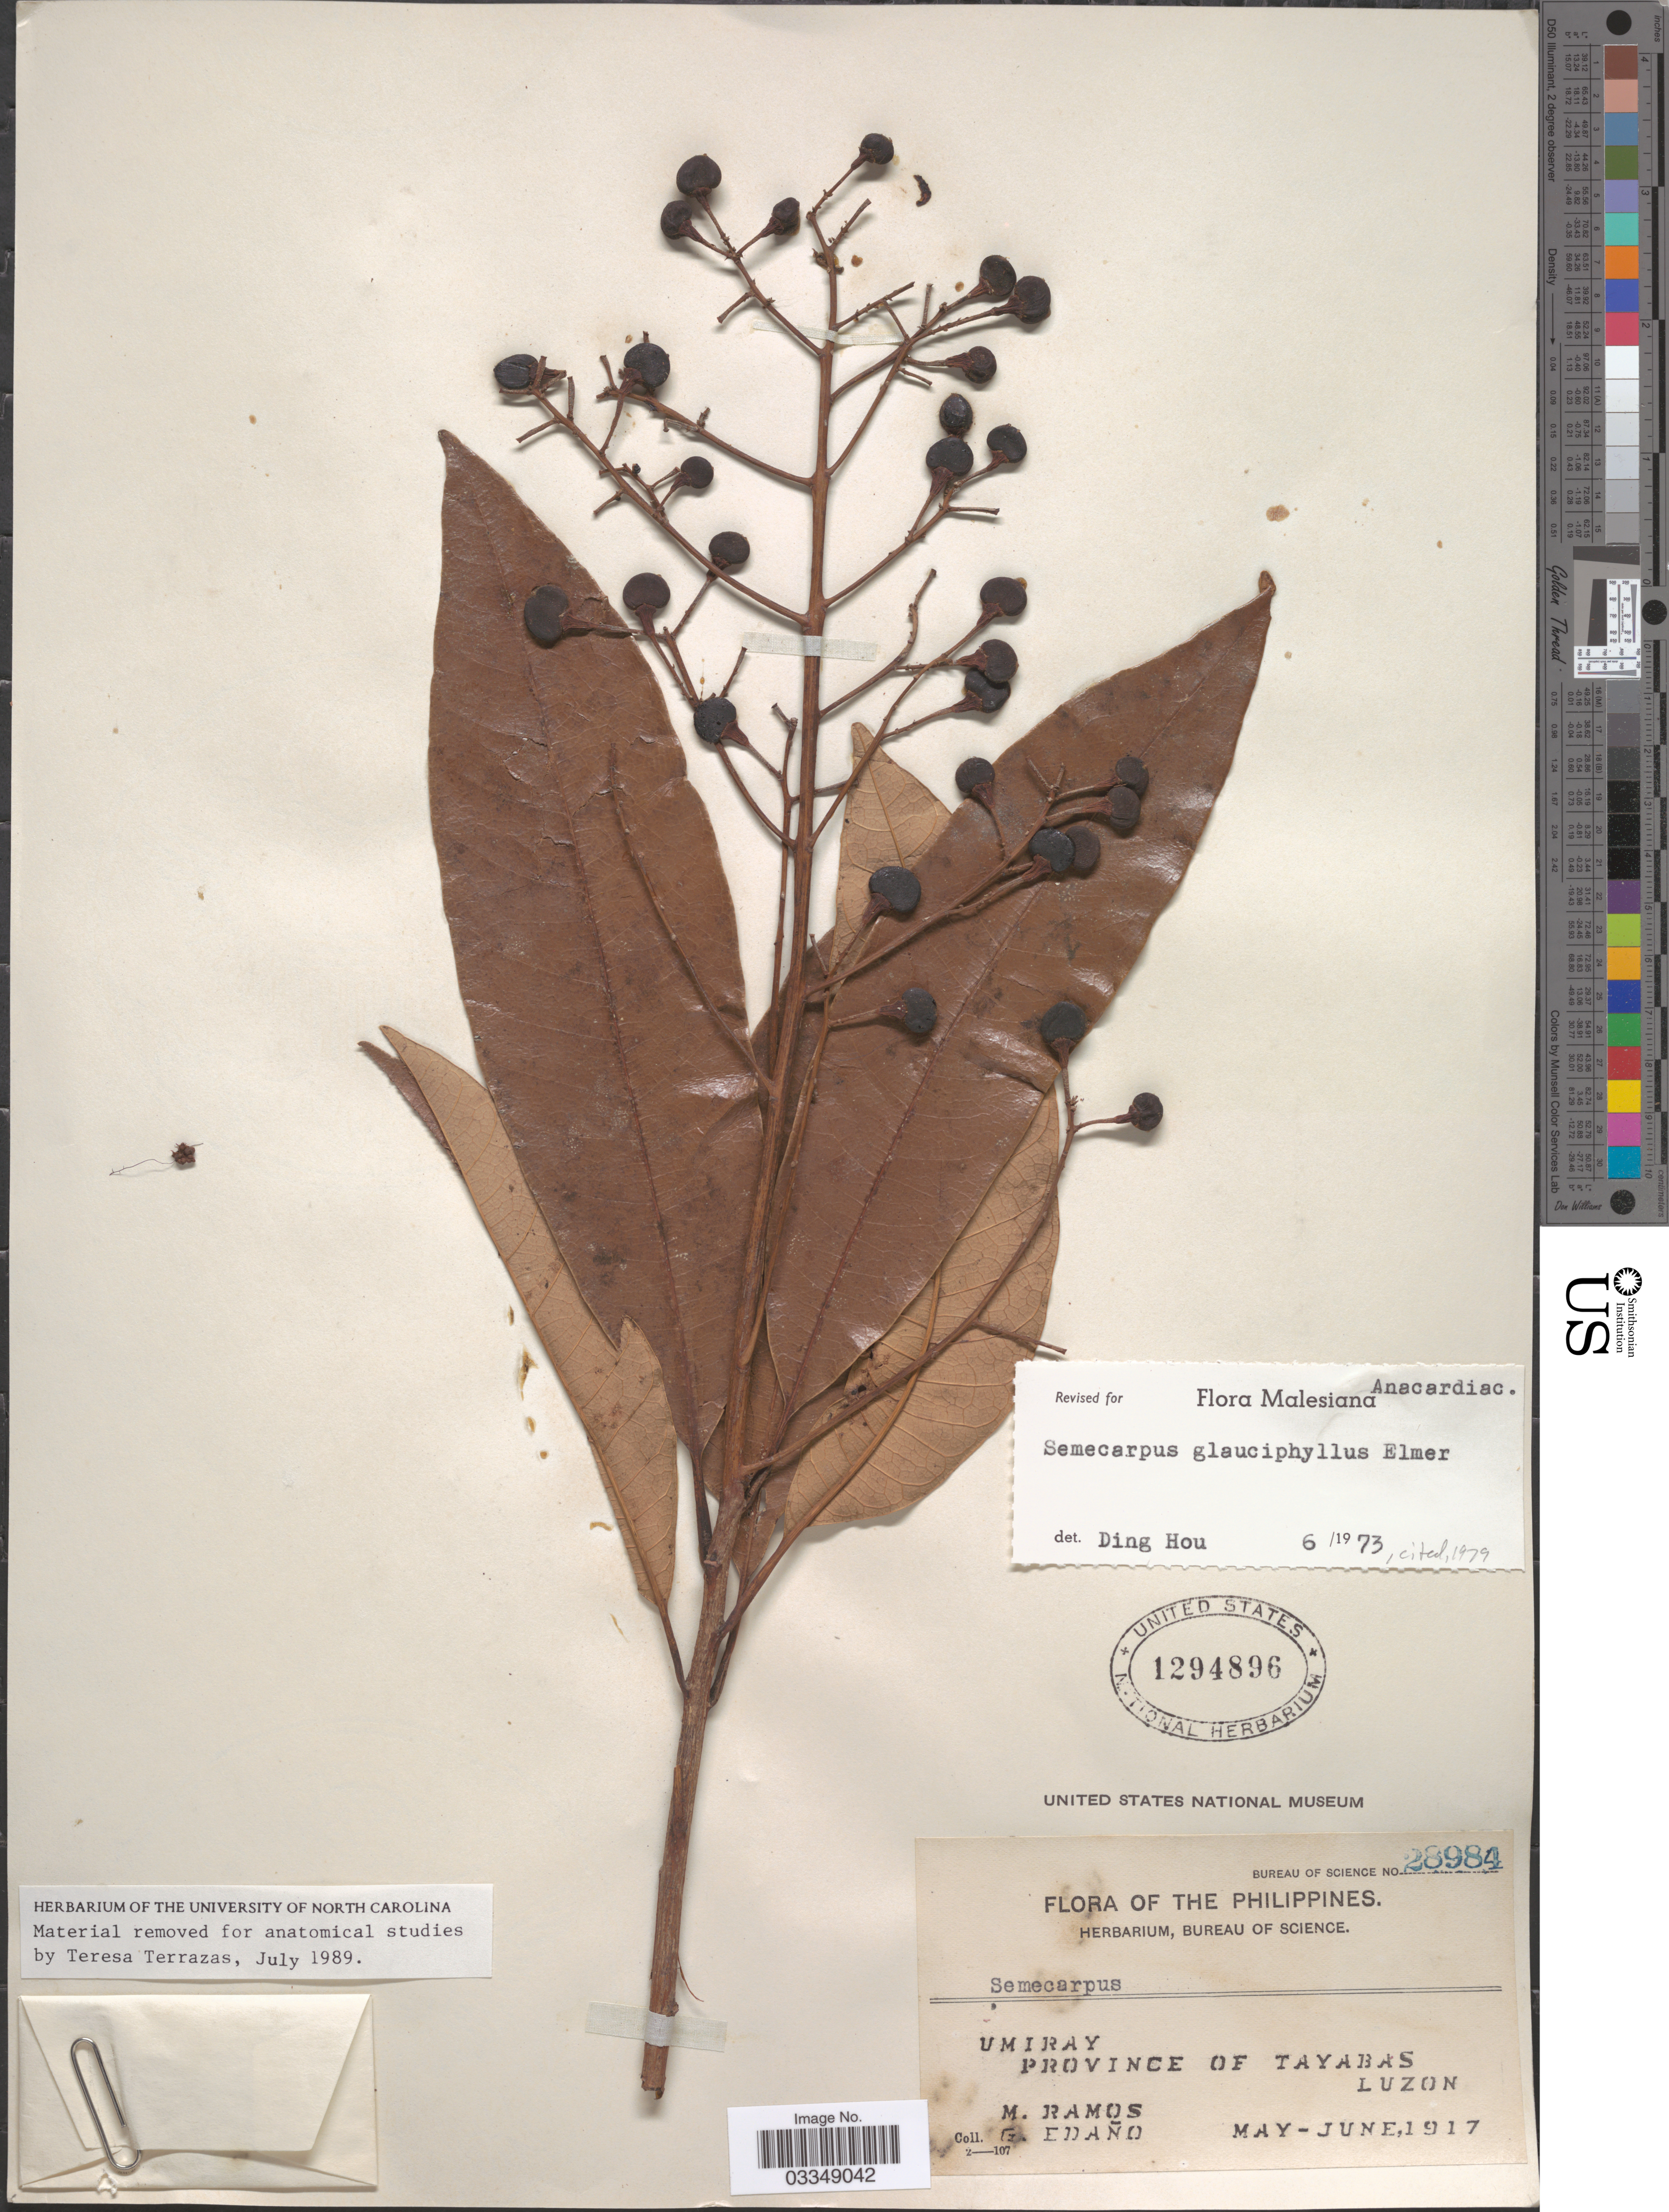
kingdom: Plantae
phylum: Tracheophyta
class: Magnoliopsida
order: Sapindales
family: Anacardiaceae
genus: Semecarpus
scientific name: Semecarpus glauciphyllus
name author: Elmer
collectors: M. Ramos & G. Edaño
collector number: Bureau of Science 28984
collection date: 1917-05/1917-06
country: Philippines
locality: Umiray. Province of Tayabas. Luzon.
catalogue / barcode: US 1294896